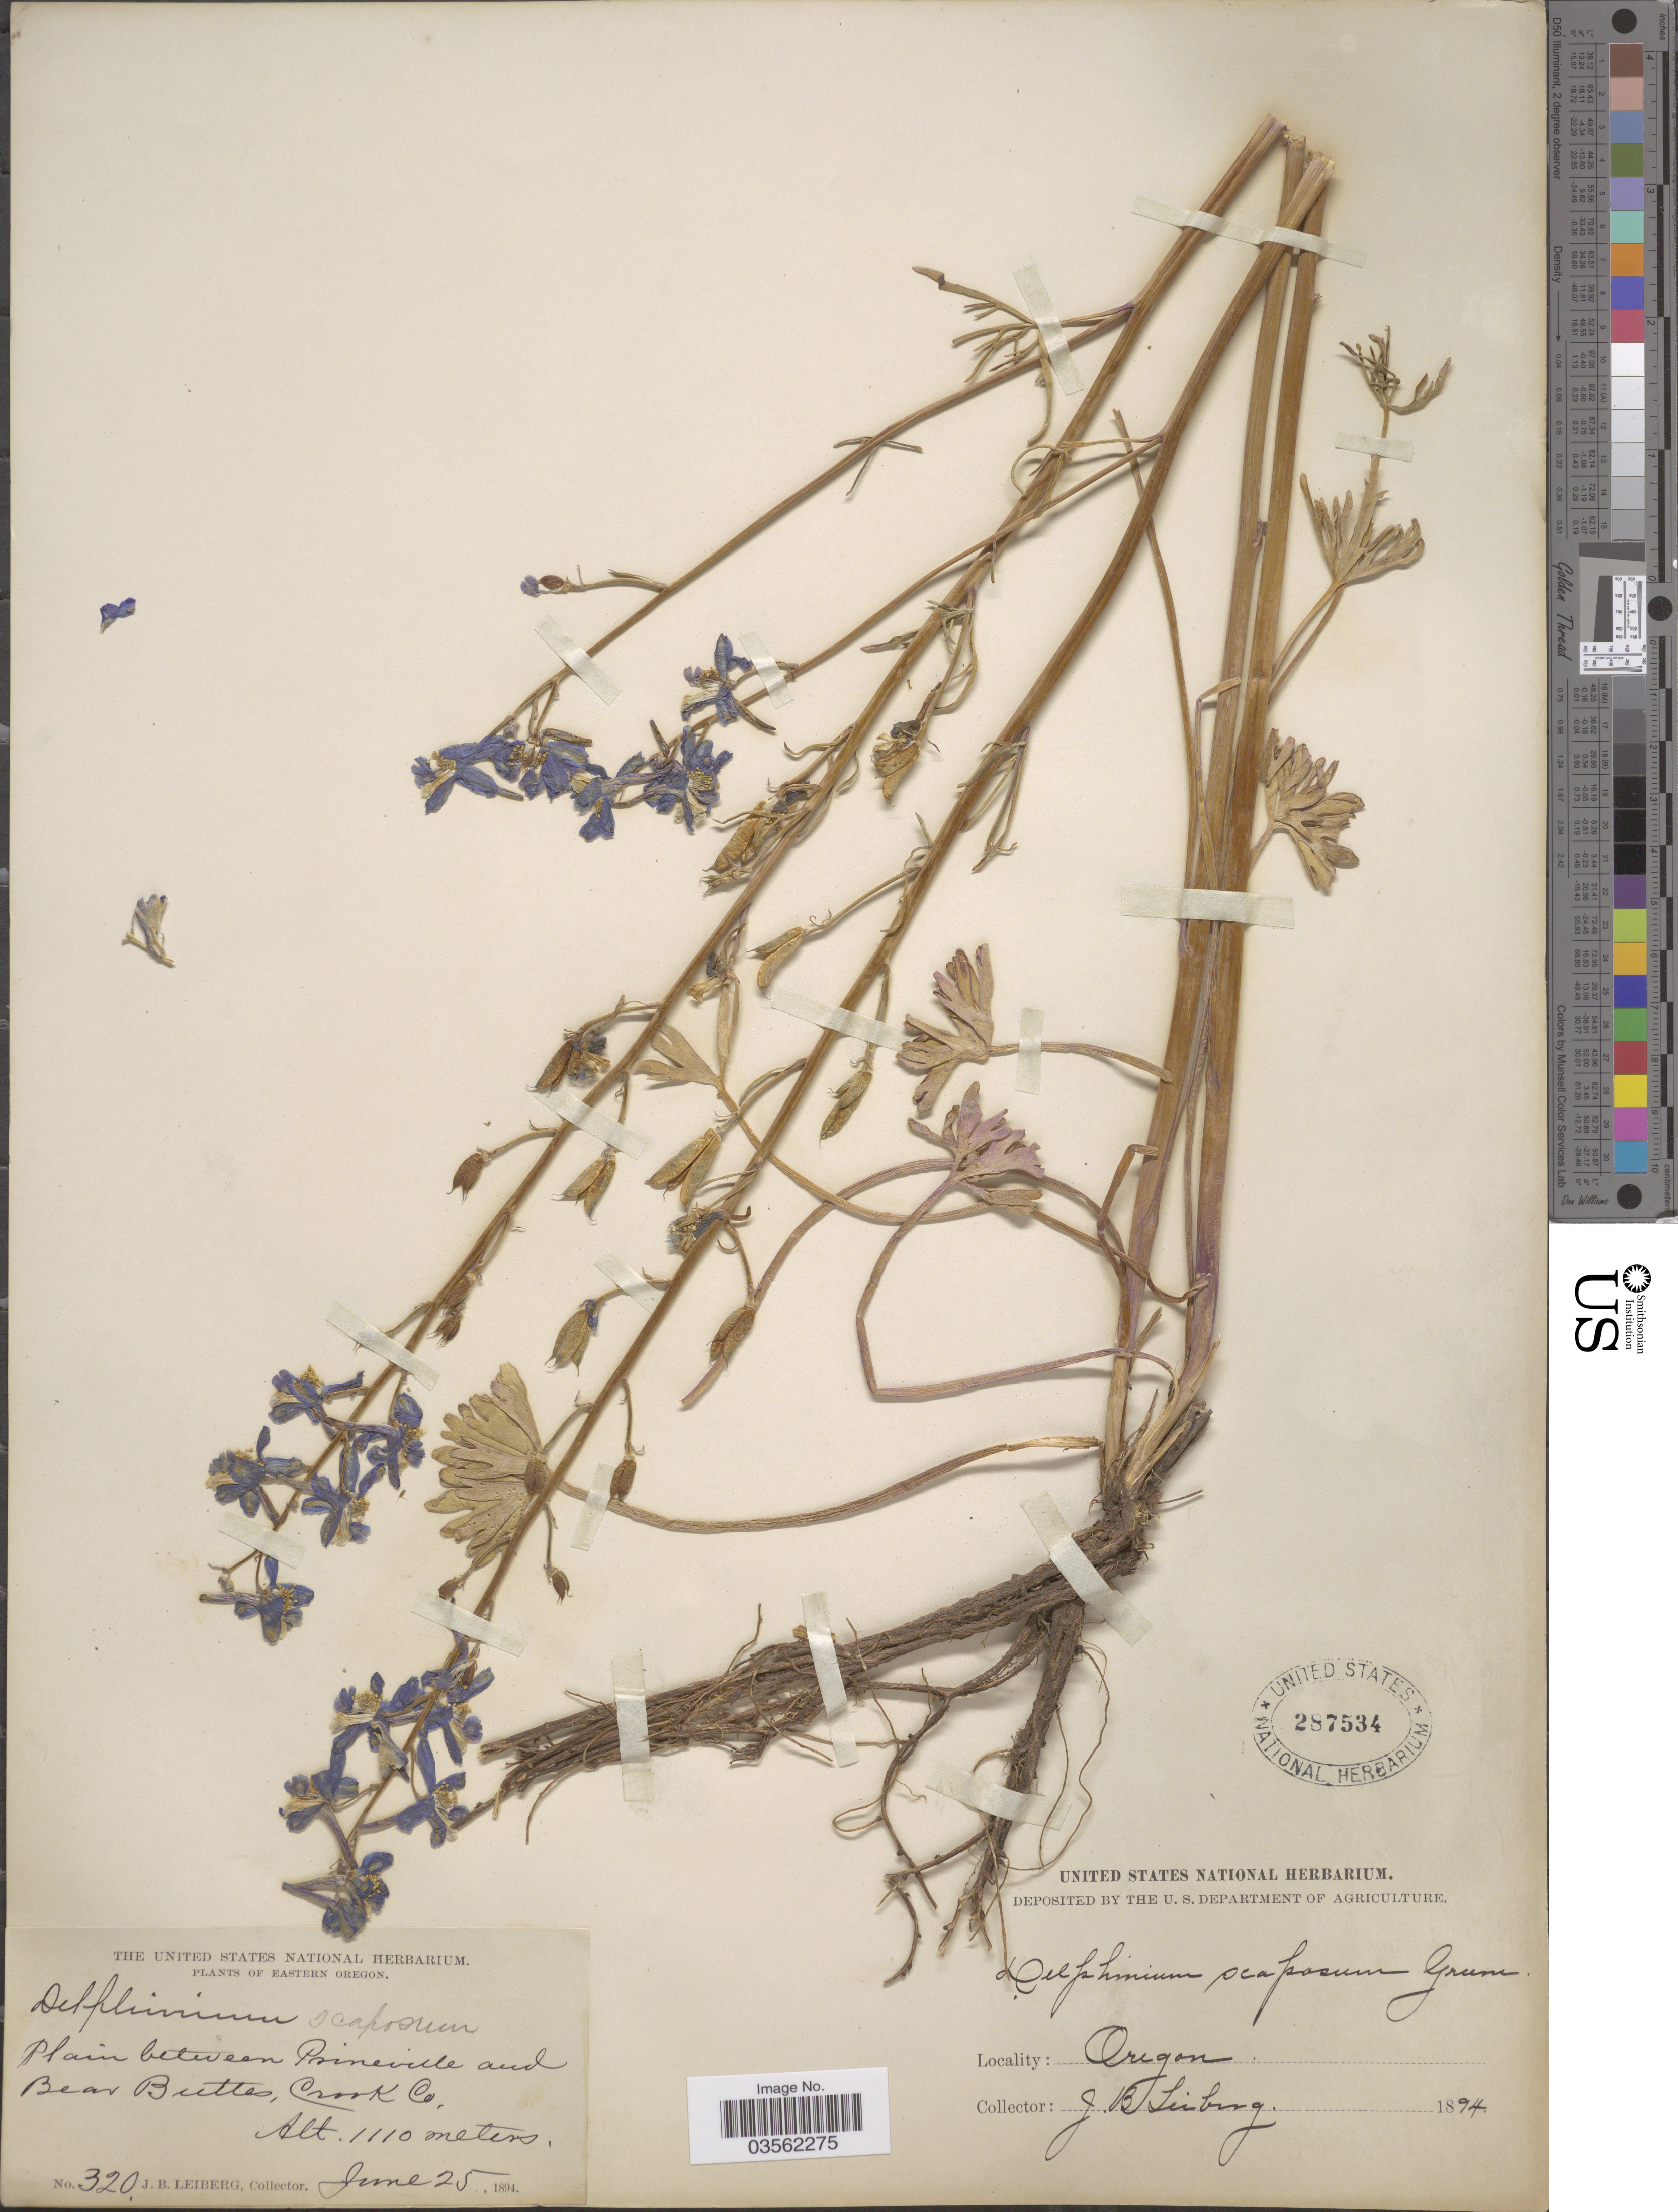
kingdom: Plantae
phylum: Tracheophyta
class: Magnoliopsida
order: Ranunculales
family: Ranunculaceae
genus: Delphinium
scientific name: Delphinium andersonii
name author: A. Gray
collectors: J. B. Leiberg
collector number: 320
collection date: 1894-06-25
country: United States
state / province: Oregon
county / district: Crook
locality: Eastern Oregon. Plain between Prineville and Bear Buttes, Crook Co.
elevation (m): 1110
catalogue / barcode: US 287534